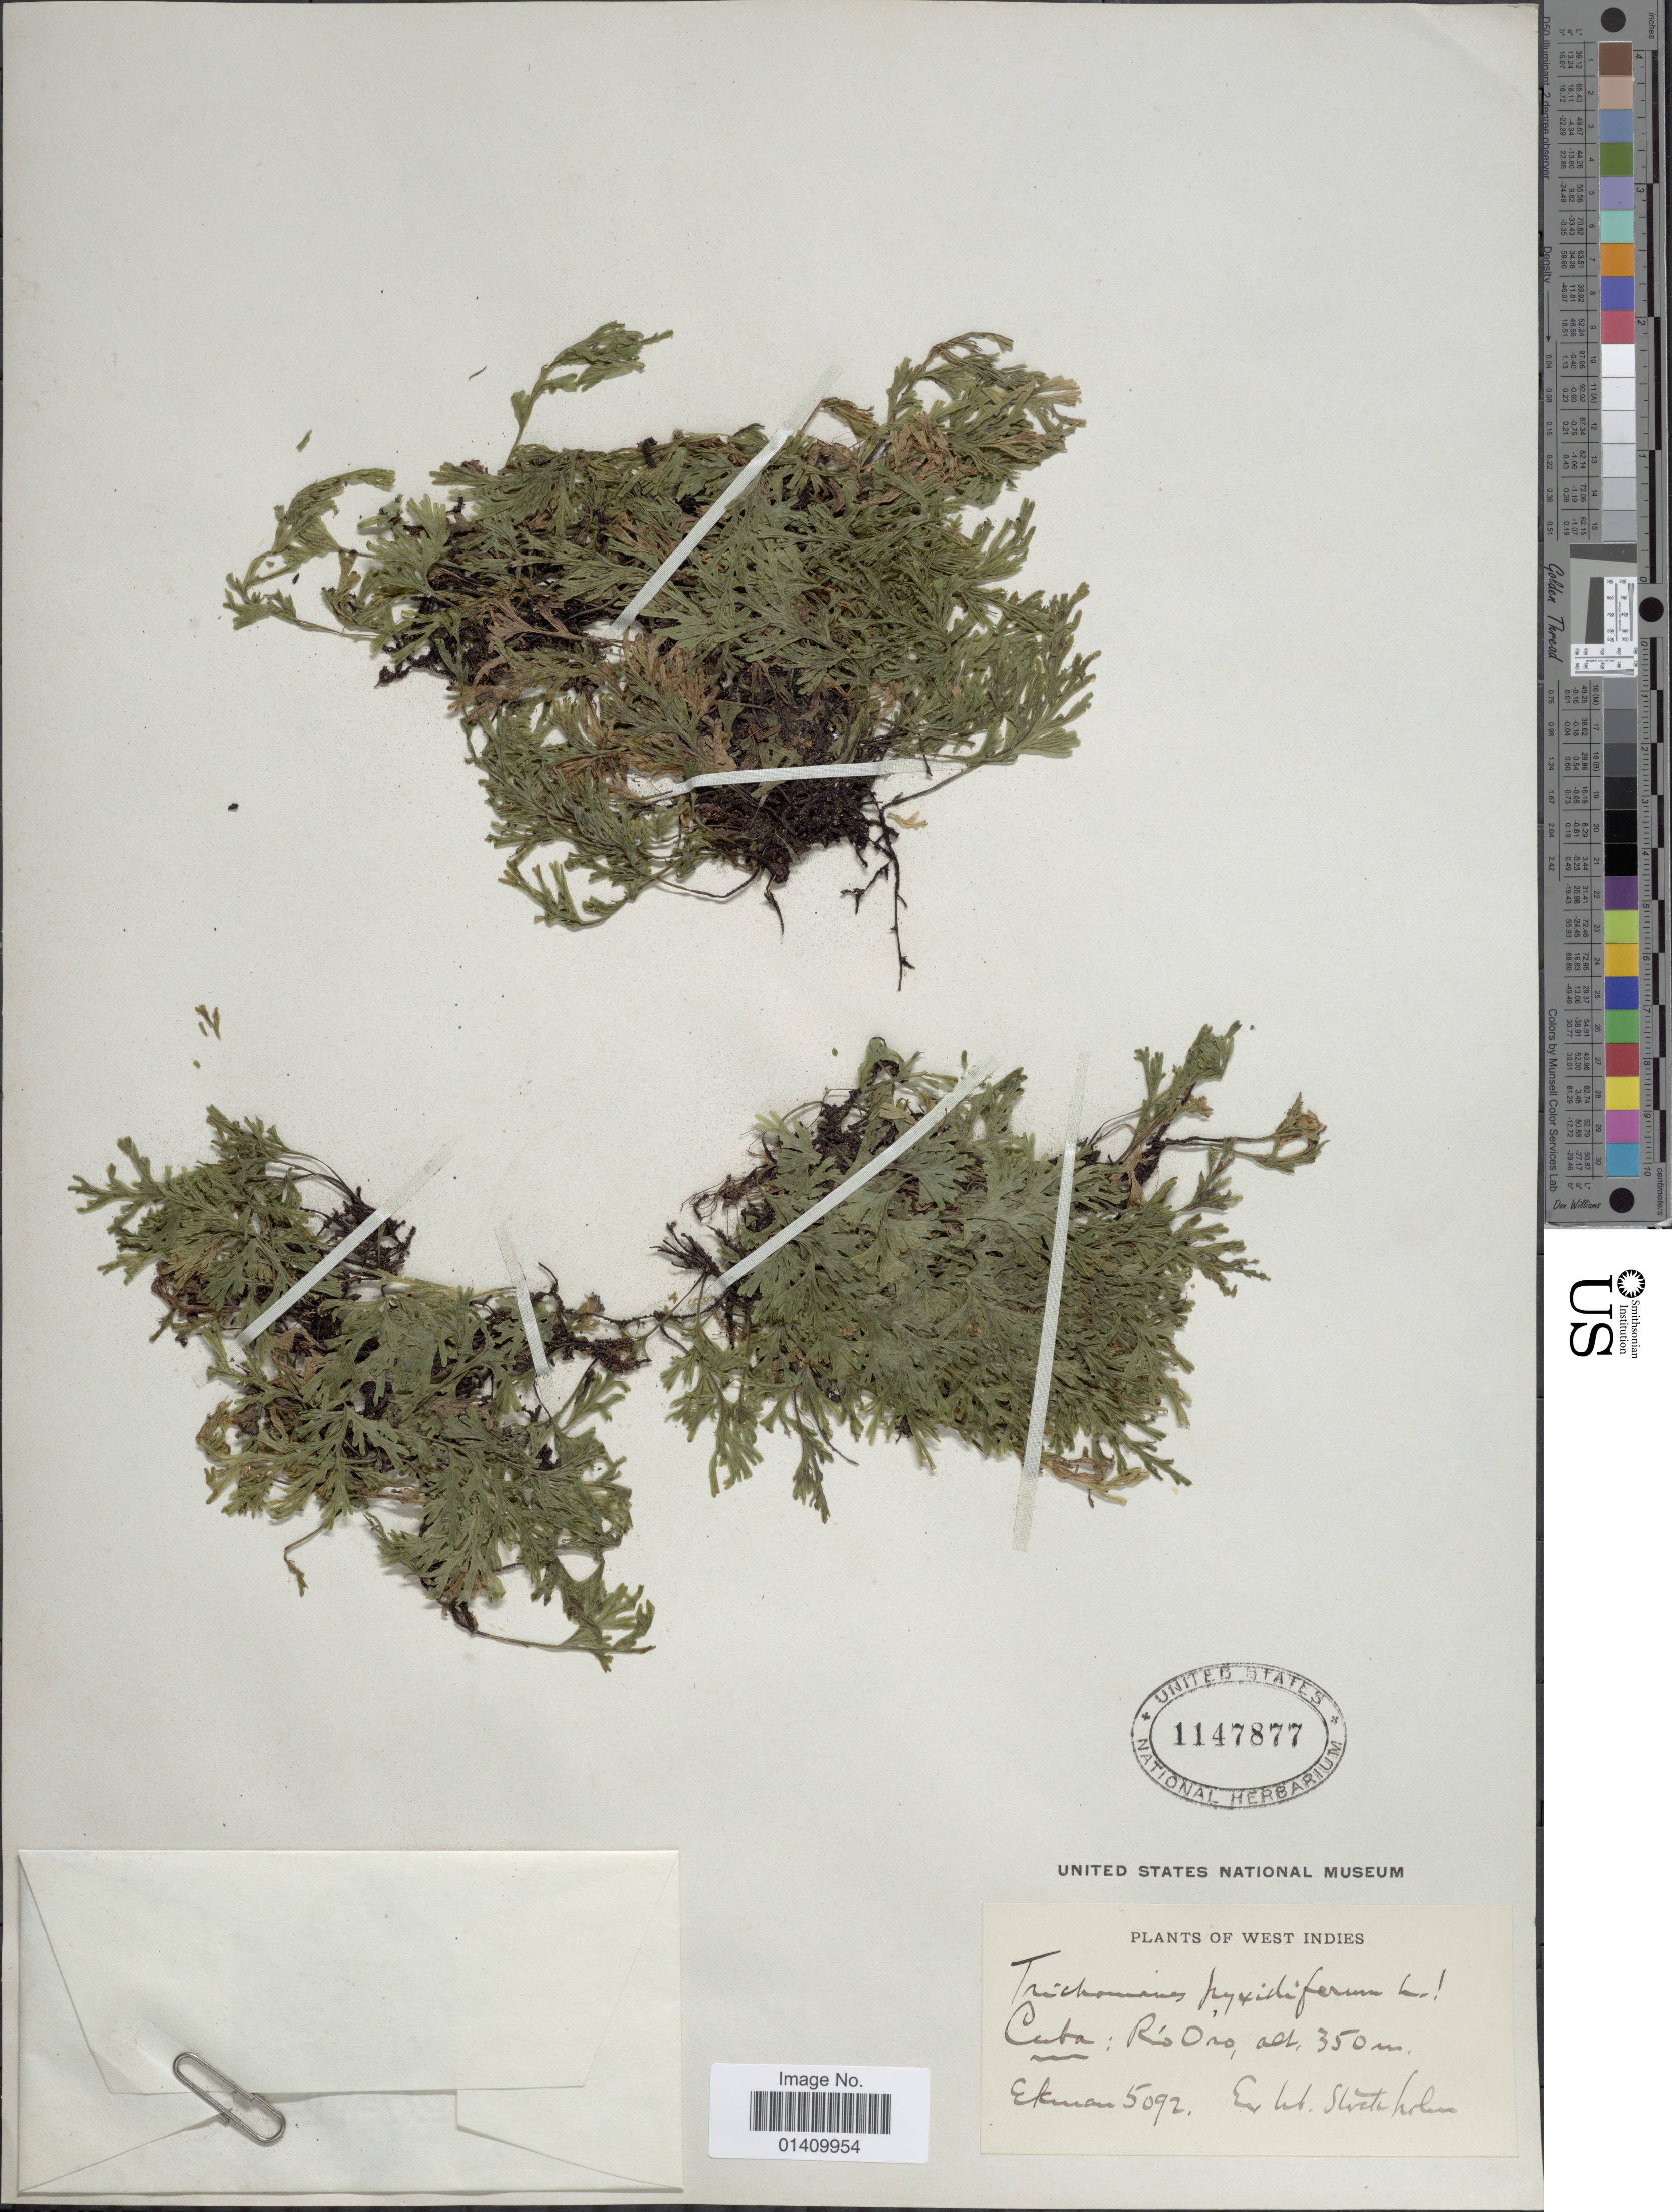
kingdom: Plantae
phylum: Tracheophyta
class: Polypodiopsida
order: Hymenophyllales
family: Hymenophyllaceae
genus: Polyphlebium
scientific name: Polyphlebium pyxidiferum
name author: (L.) Ebihara & Dubuisson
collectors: -. Ekman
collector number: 5092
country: Cuba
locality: Rio Oro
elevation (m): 350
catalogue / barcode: US 1147877